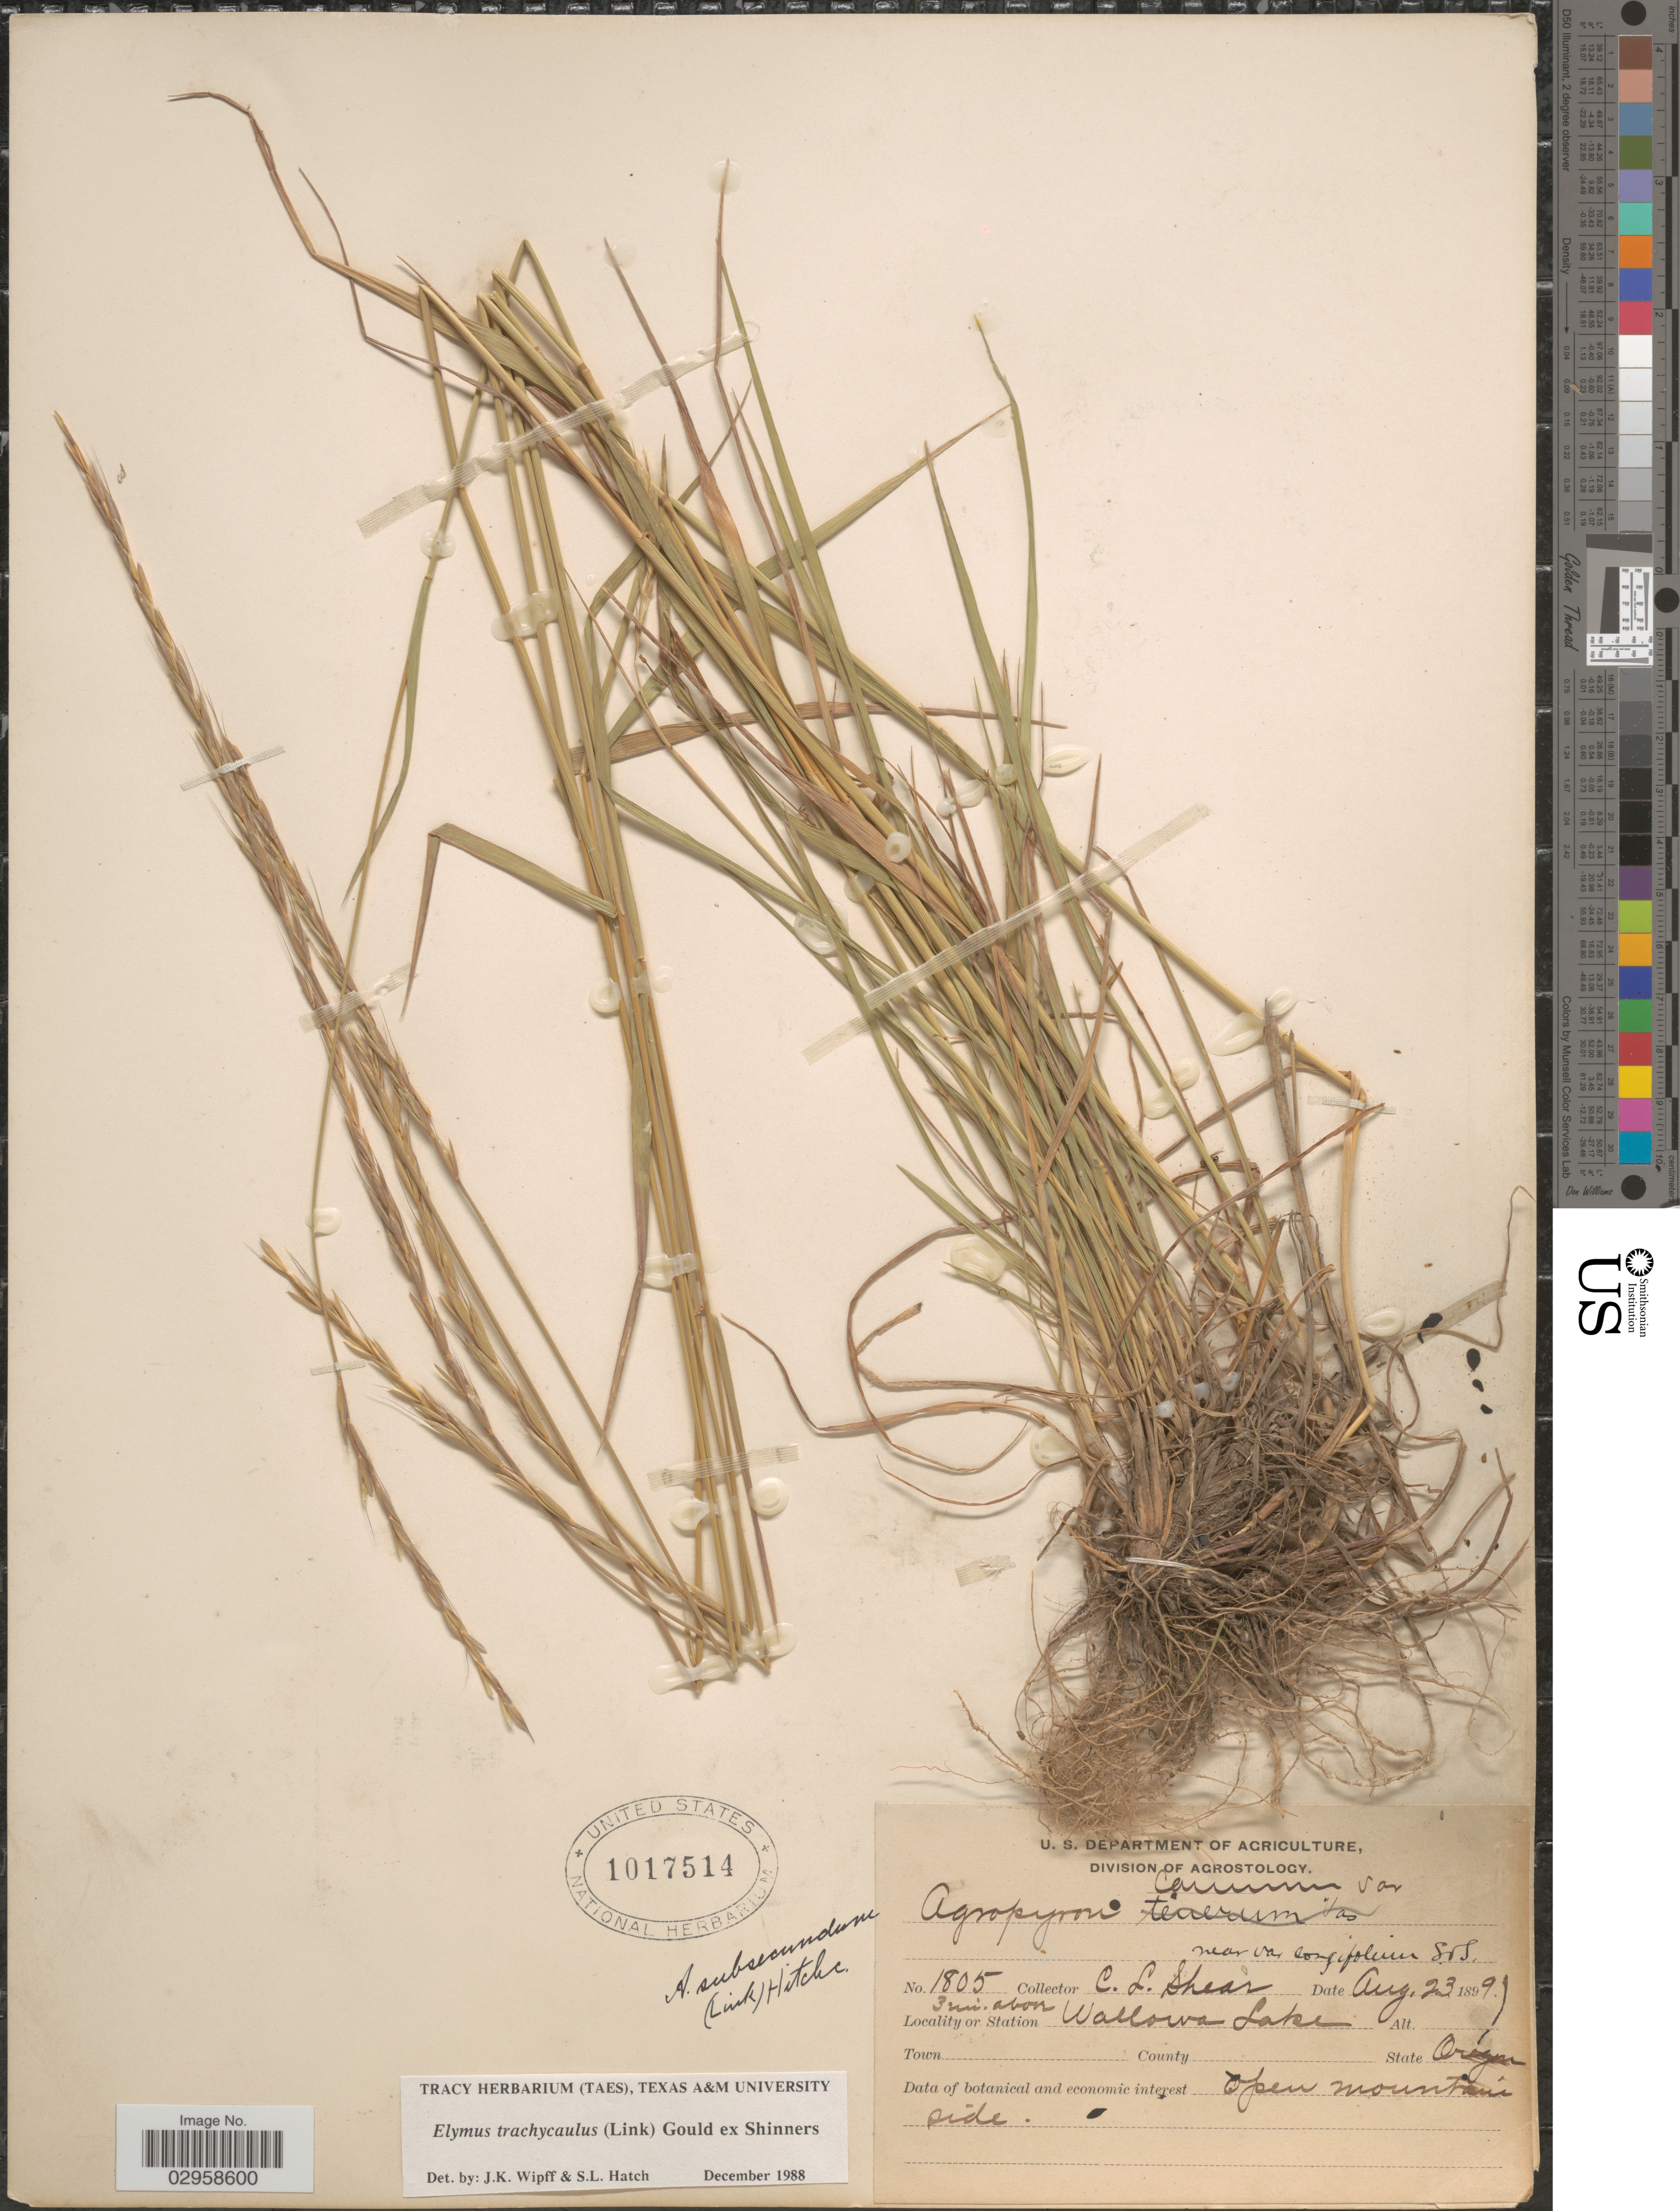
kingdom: Plantae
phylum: Tracheophyta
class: Liliopsida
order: Poales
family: Poaceae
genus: Elymus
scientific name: Elymus trachycaulus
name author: (Link) Gould ex Shinners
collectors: C. L. Shear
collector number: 1805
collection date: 1899-08-23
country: United States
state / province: Oregon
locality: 3 mi. above Wallowa Lake.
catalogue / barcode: US 1017514